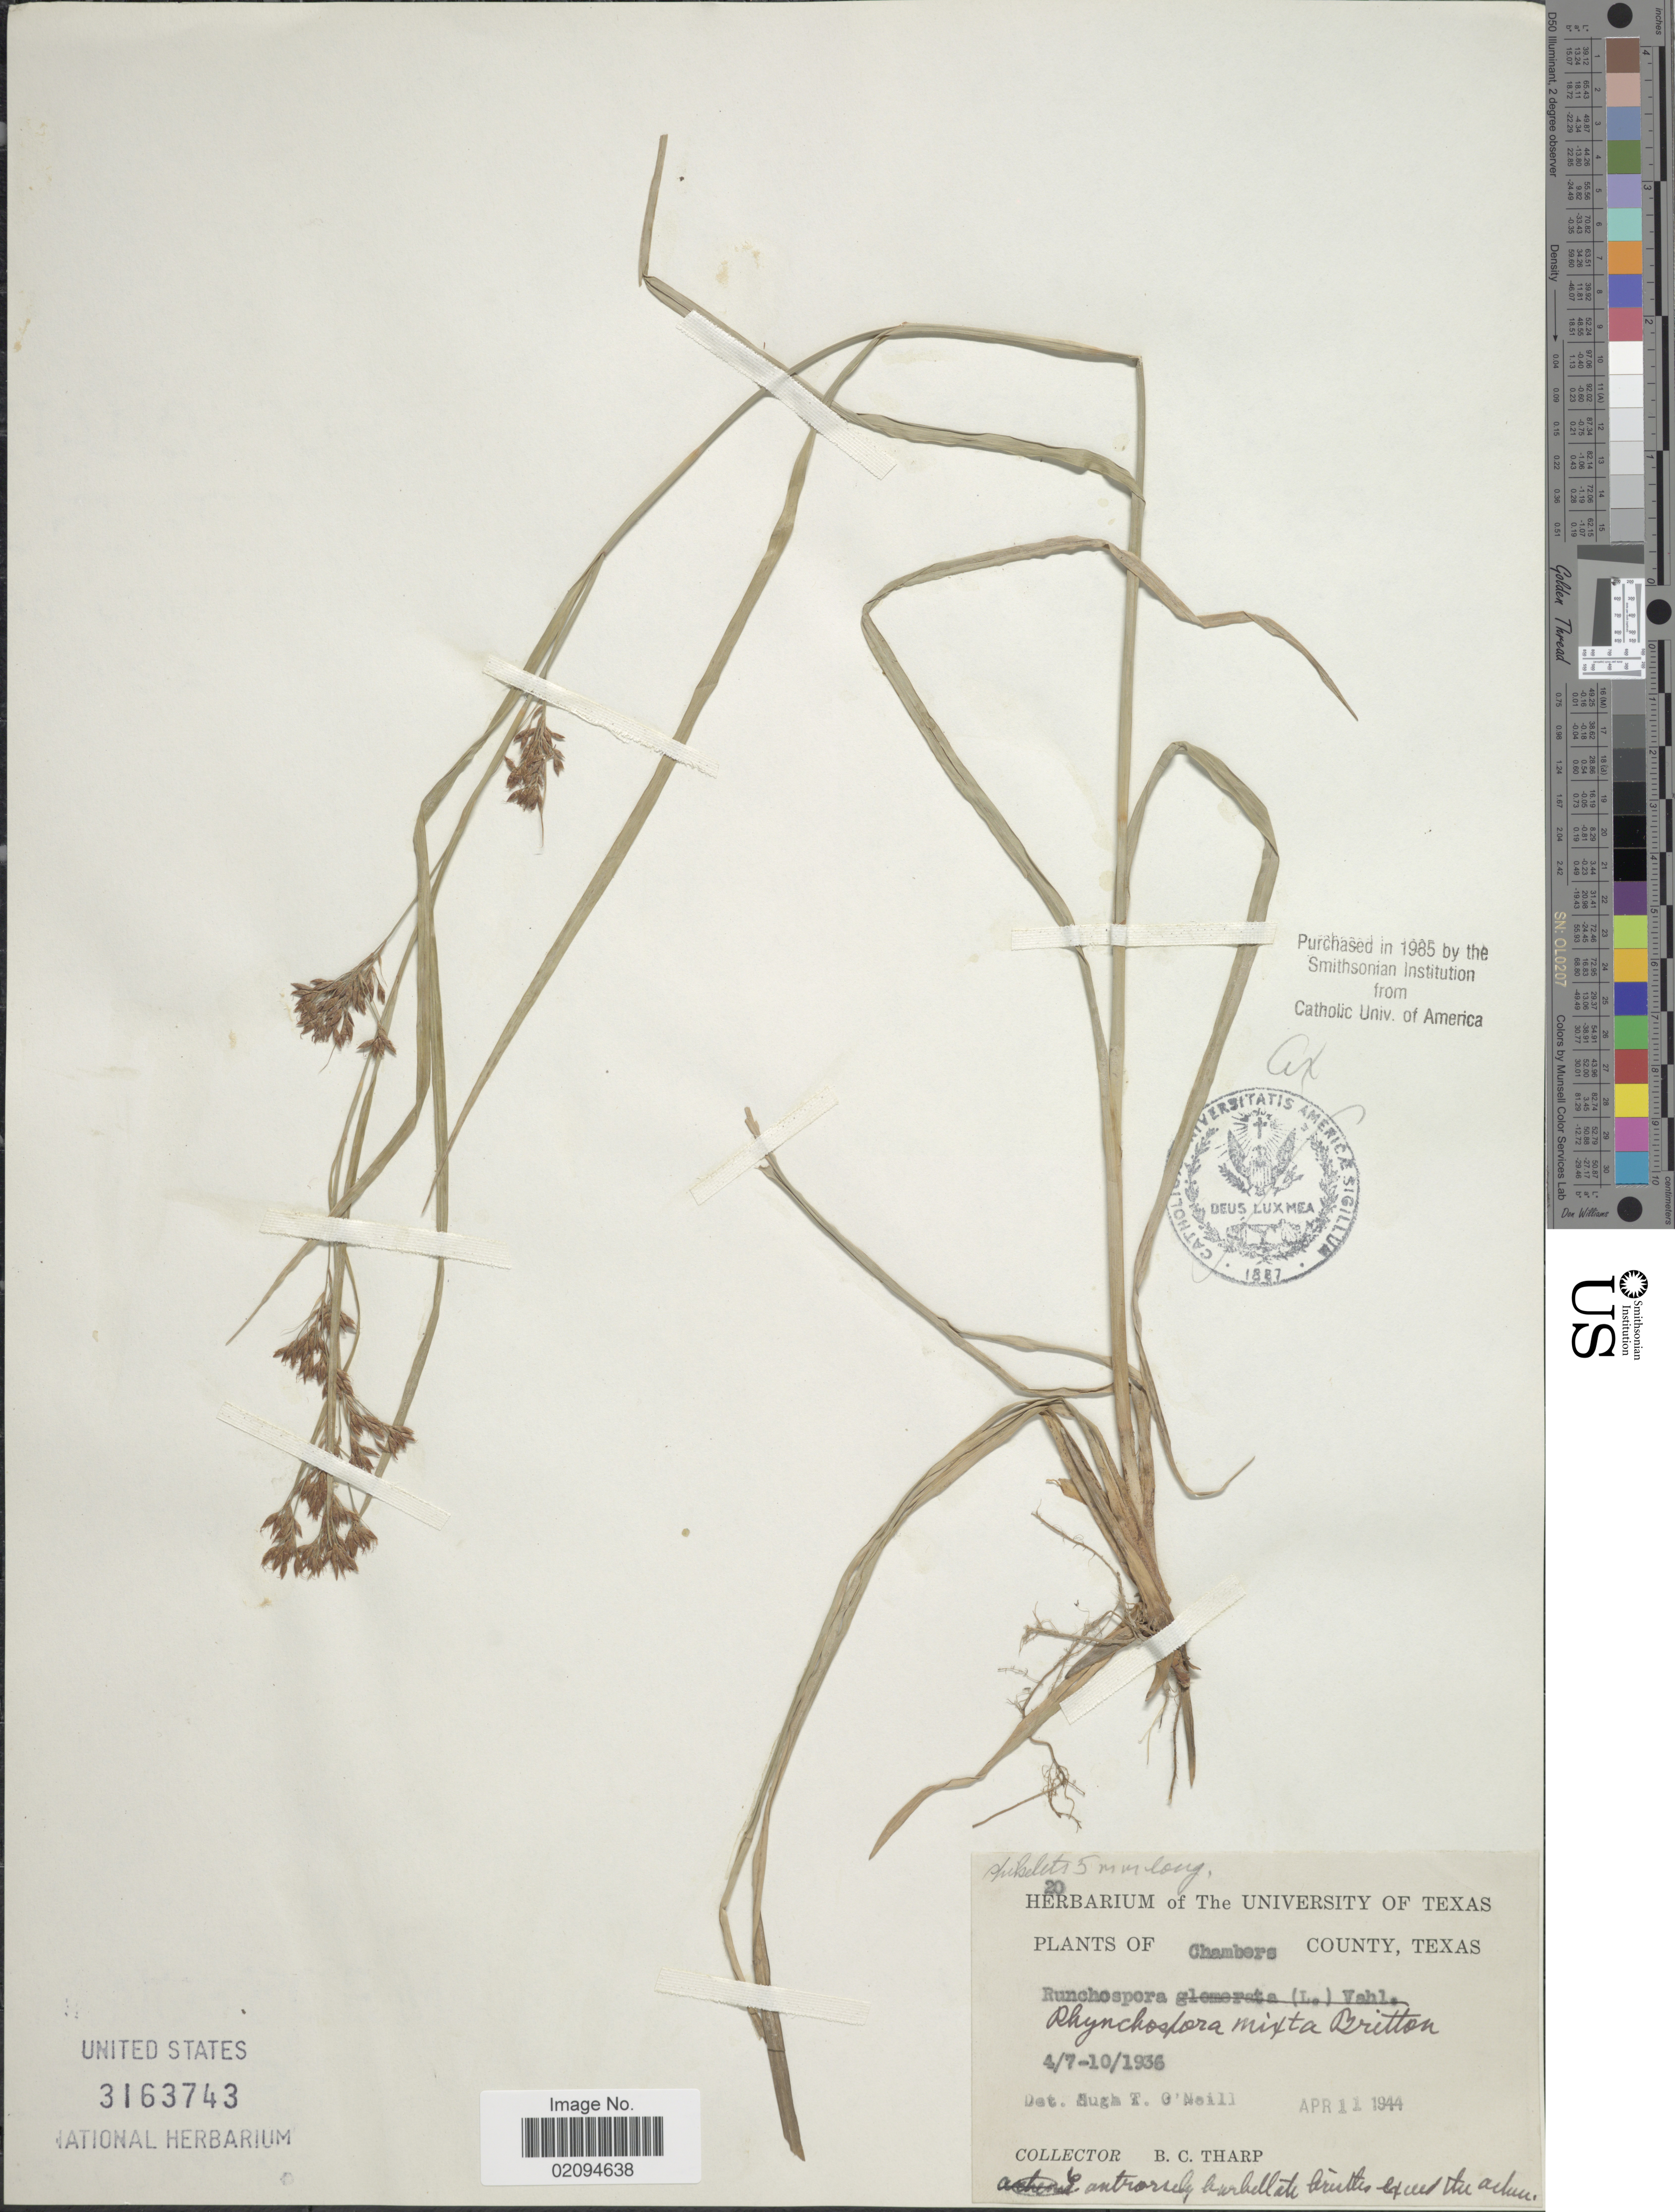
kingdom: Plantae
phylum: Tracheophyta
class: Liliopsida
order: Poales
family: Cyperaceae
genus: Rhynchospora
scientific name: Rhynchospora mixta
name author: Britton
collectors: B. C. Tharp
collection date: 1936-10-04/1936-10-07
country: United States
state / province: Texas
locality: Chambers County.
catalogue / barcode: US 3163743